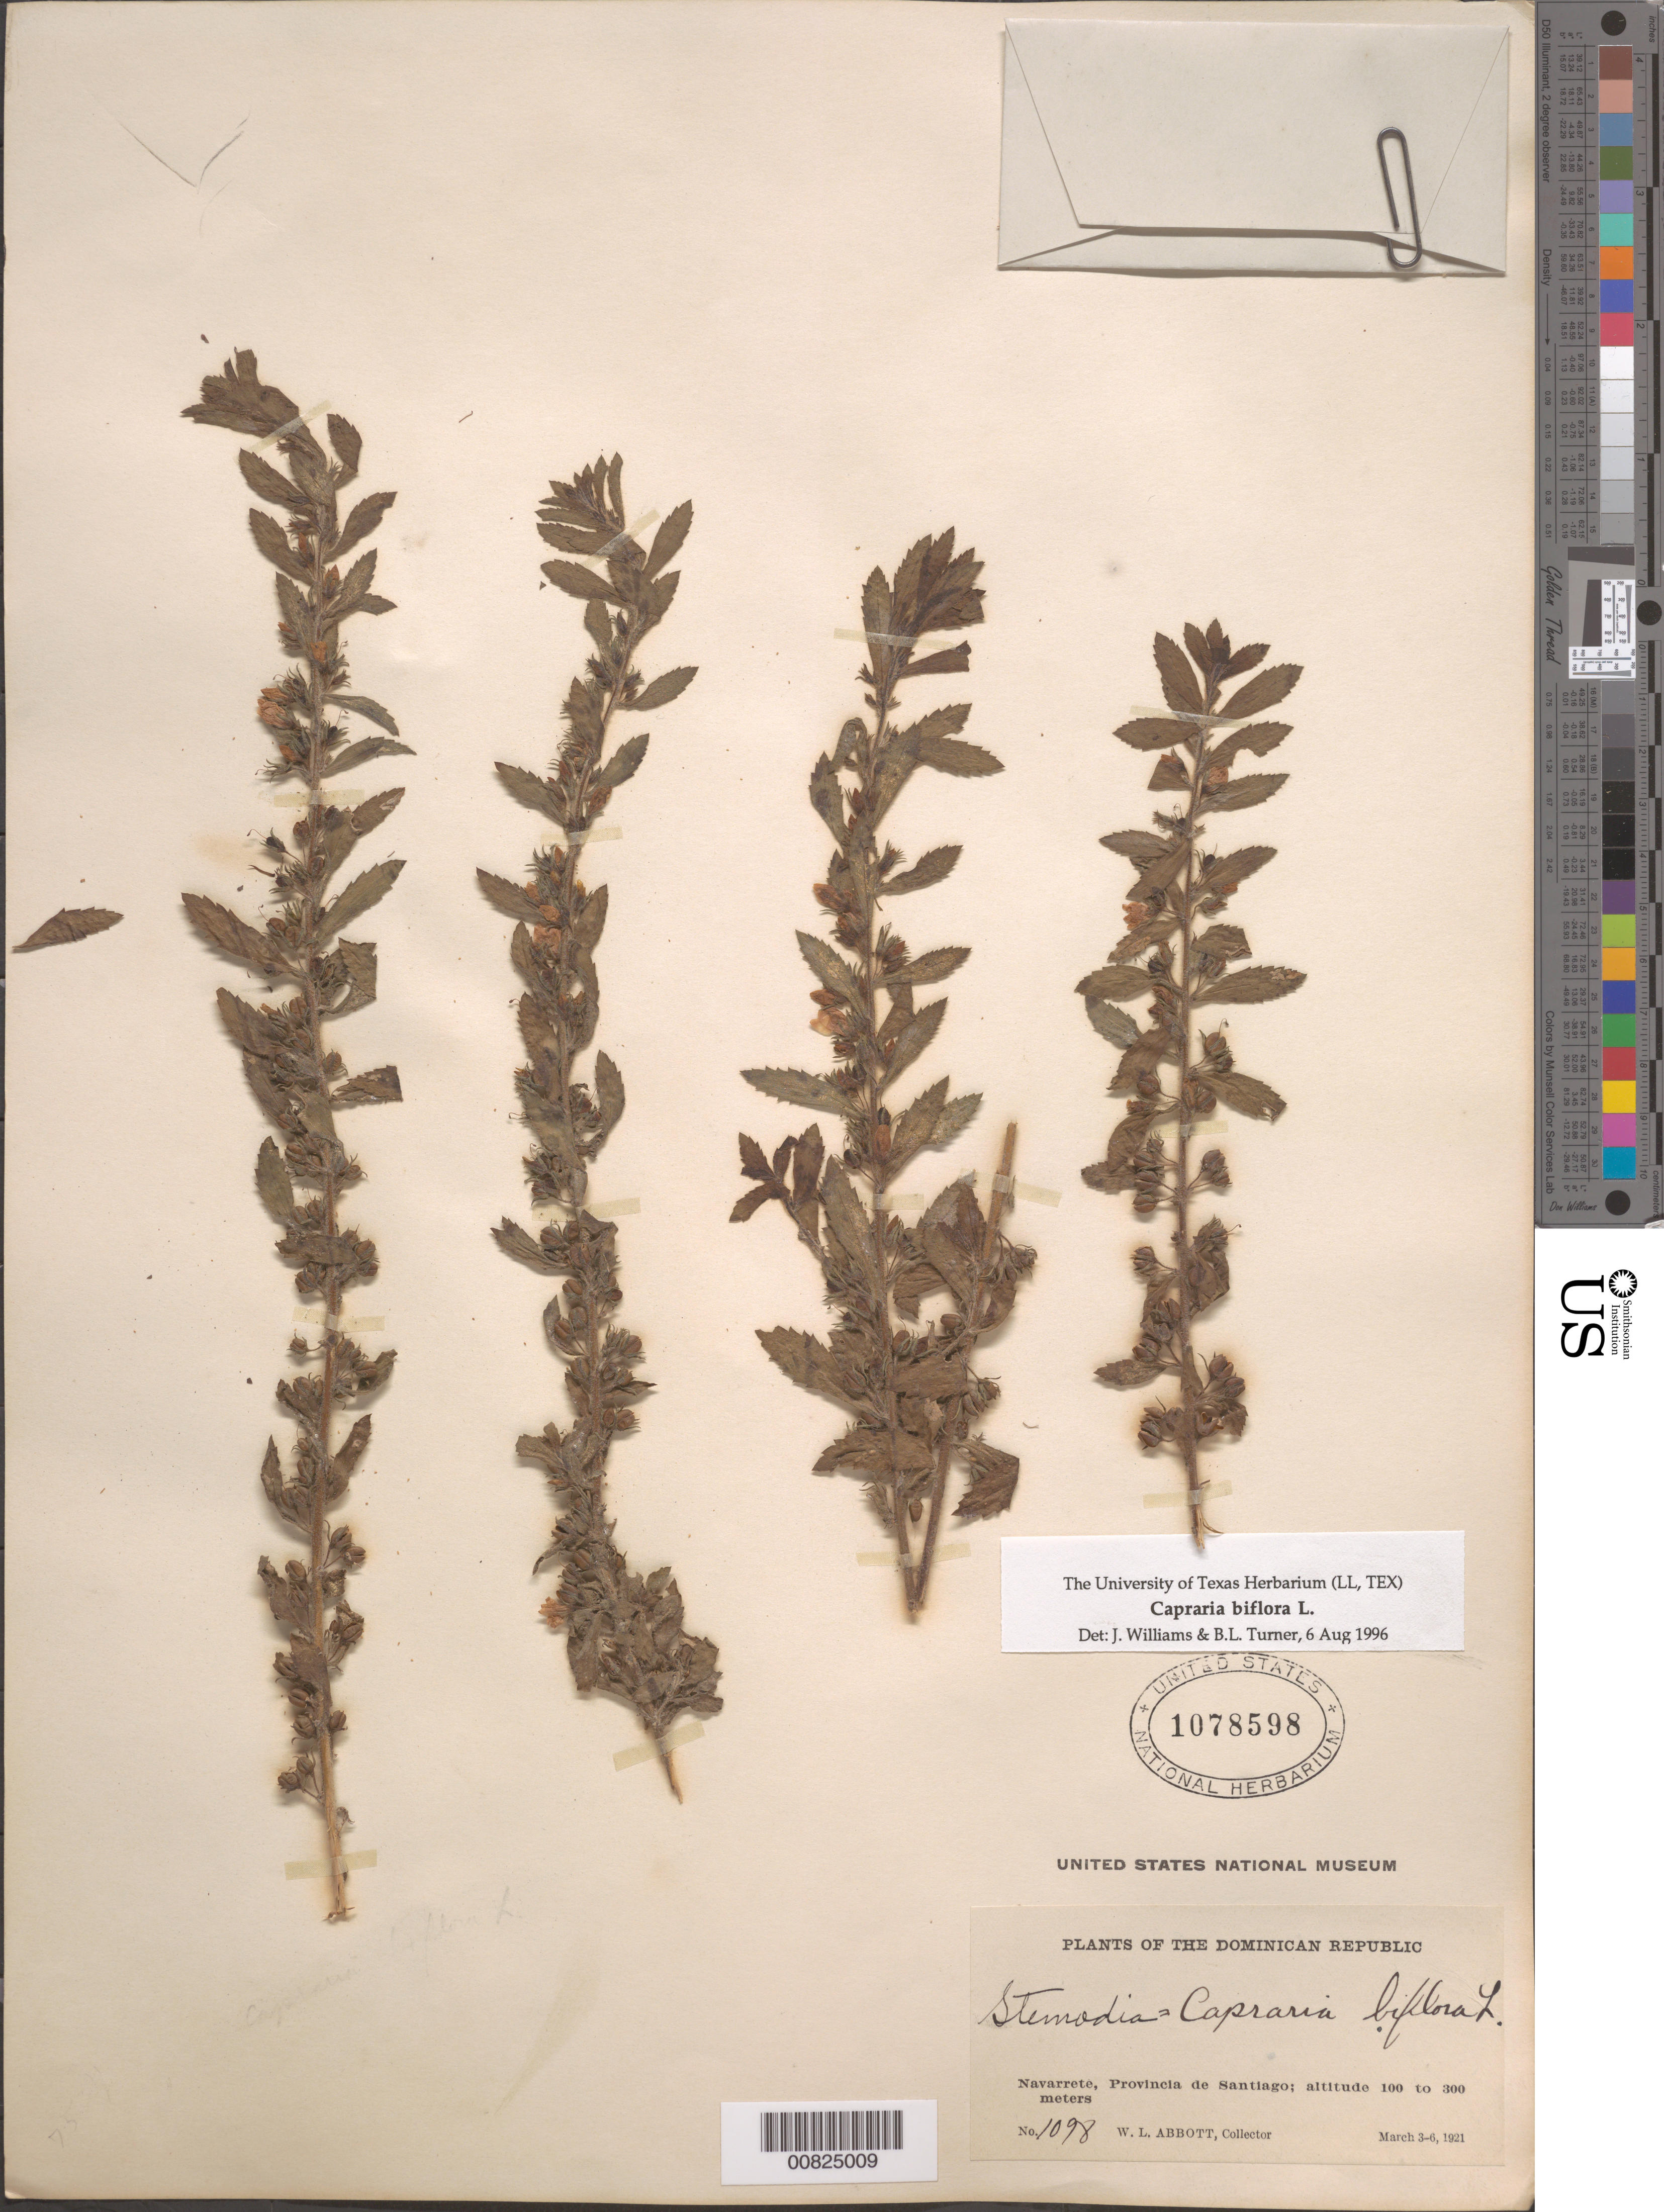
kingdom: Plantae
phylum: Tracheophyta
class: Magnoliopsida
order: Lamiales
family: Scrophulariaceae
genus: Capraria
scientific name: Capraria biflora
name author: L.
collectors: W. L. Abbott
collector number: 1098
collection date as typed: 03 Mar 1921 to 06 Mar 1921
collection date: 1921-03-03/1921-03-06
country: Dominican Republic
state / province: Santiago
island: Hispaniola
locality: Navarrete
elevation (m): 100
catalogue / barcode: US 1078598